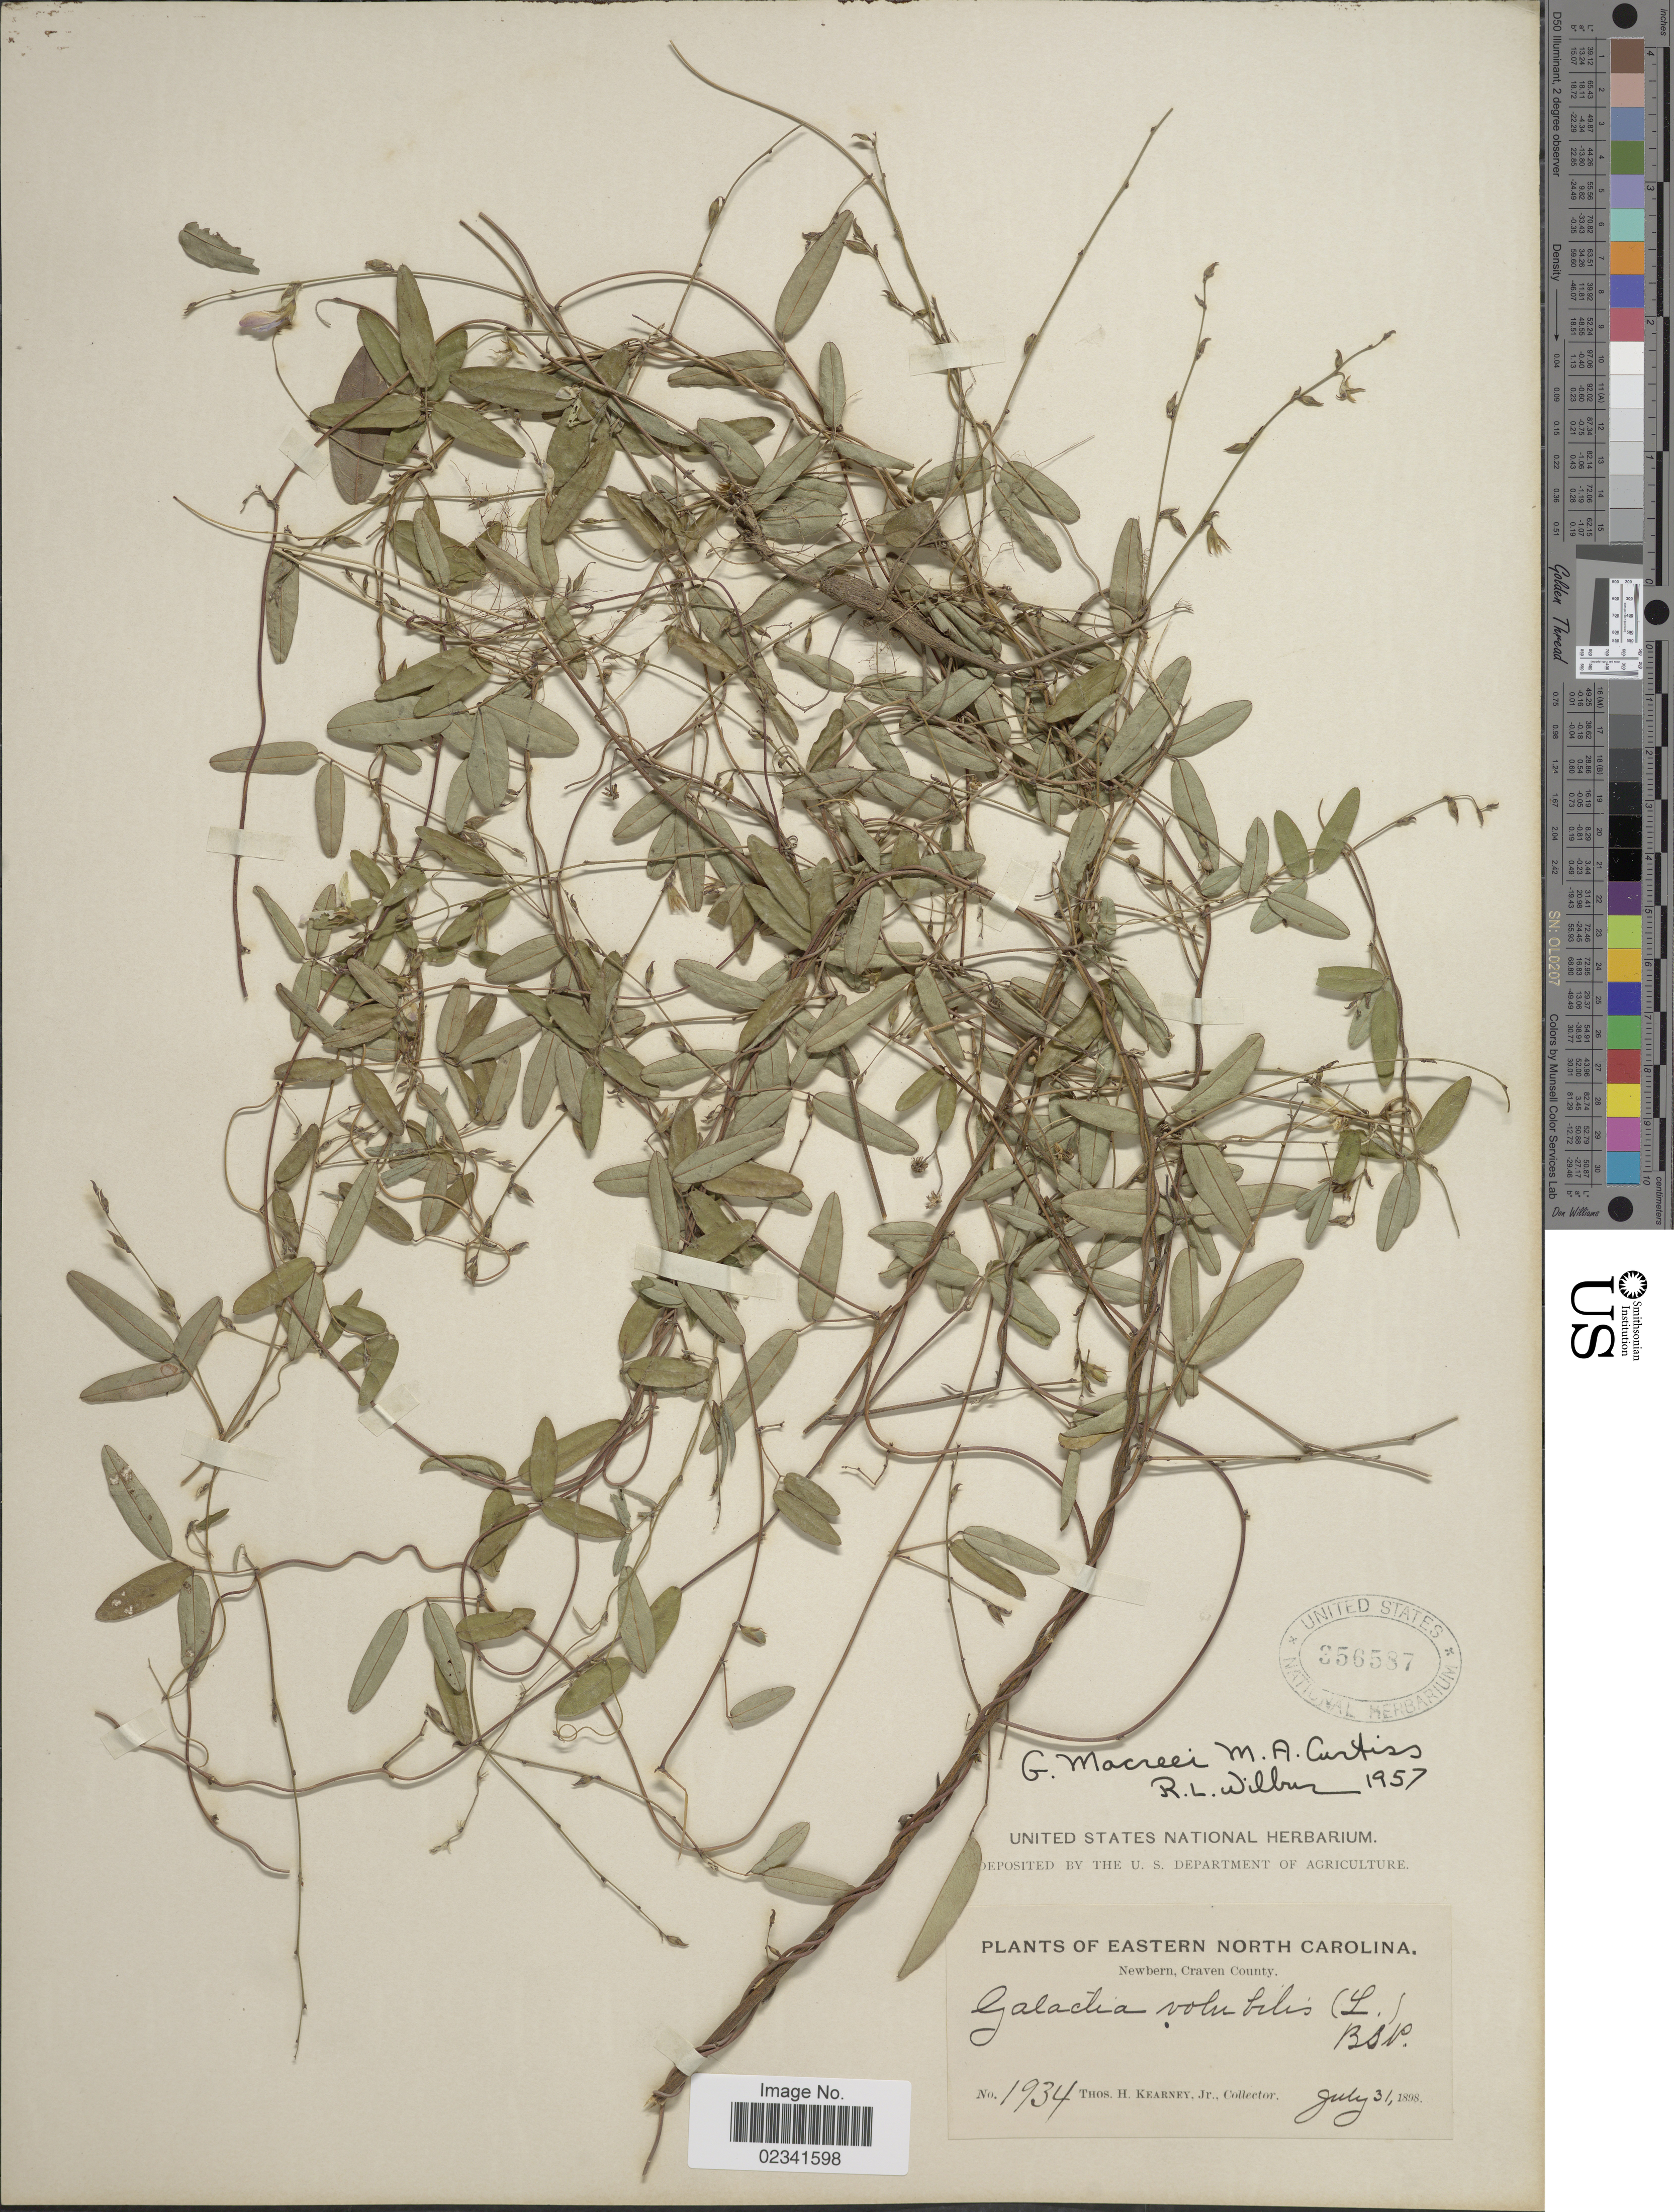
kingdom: Plantae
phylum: Tracheophyta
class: Magnoliopsida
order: Fabales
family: Fabaceae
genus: Galactia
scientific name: Galactia macreei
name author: M.A. Curtis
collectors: T. H. Kearney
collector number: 1934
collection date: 1898-07-31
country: United States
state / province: North Carolina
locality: Eastern North Carolina, Newbern, Craven County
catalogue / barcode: US 356587